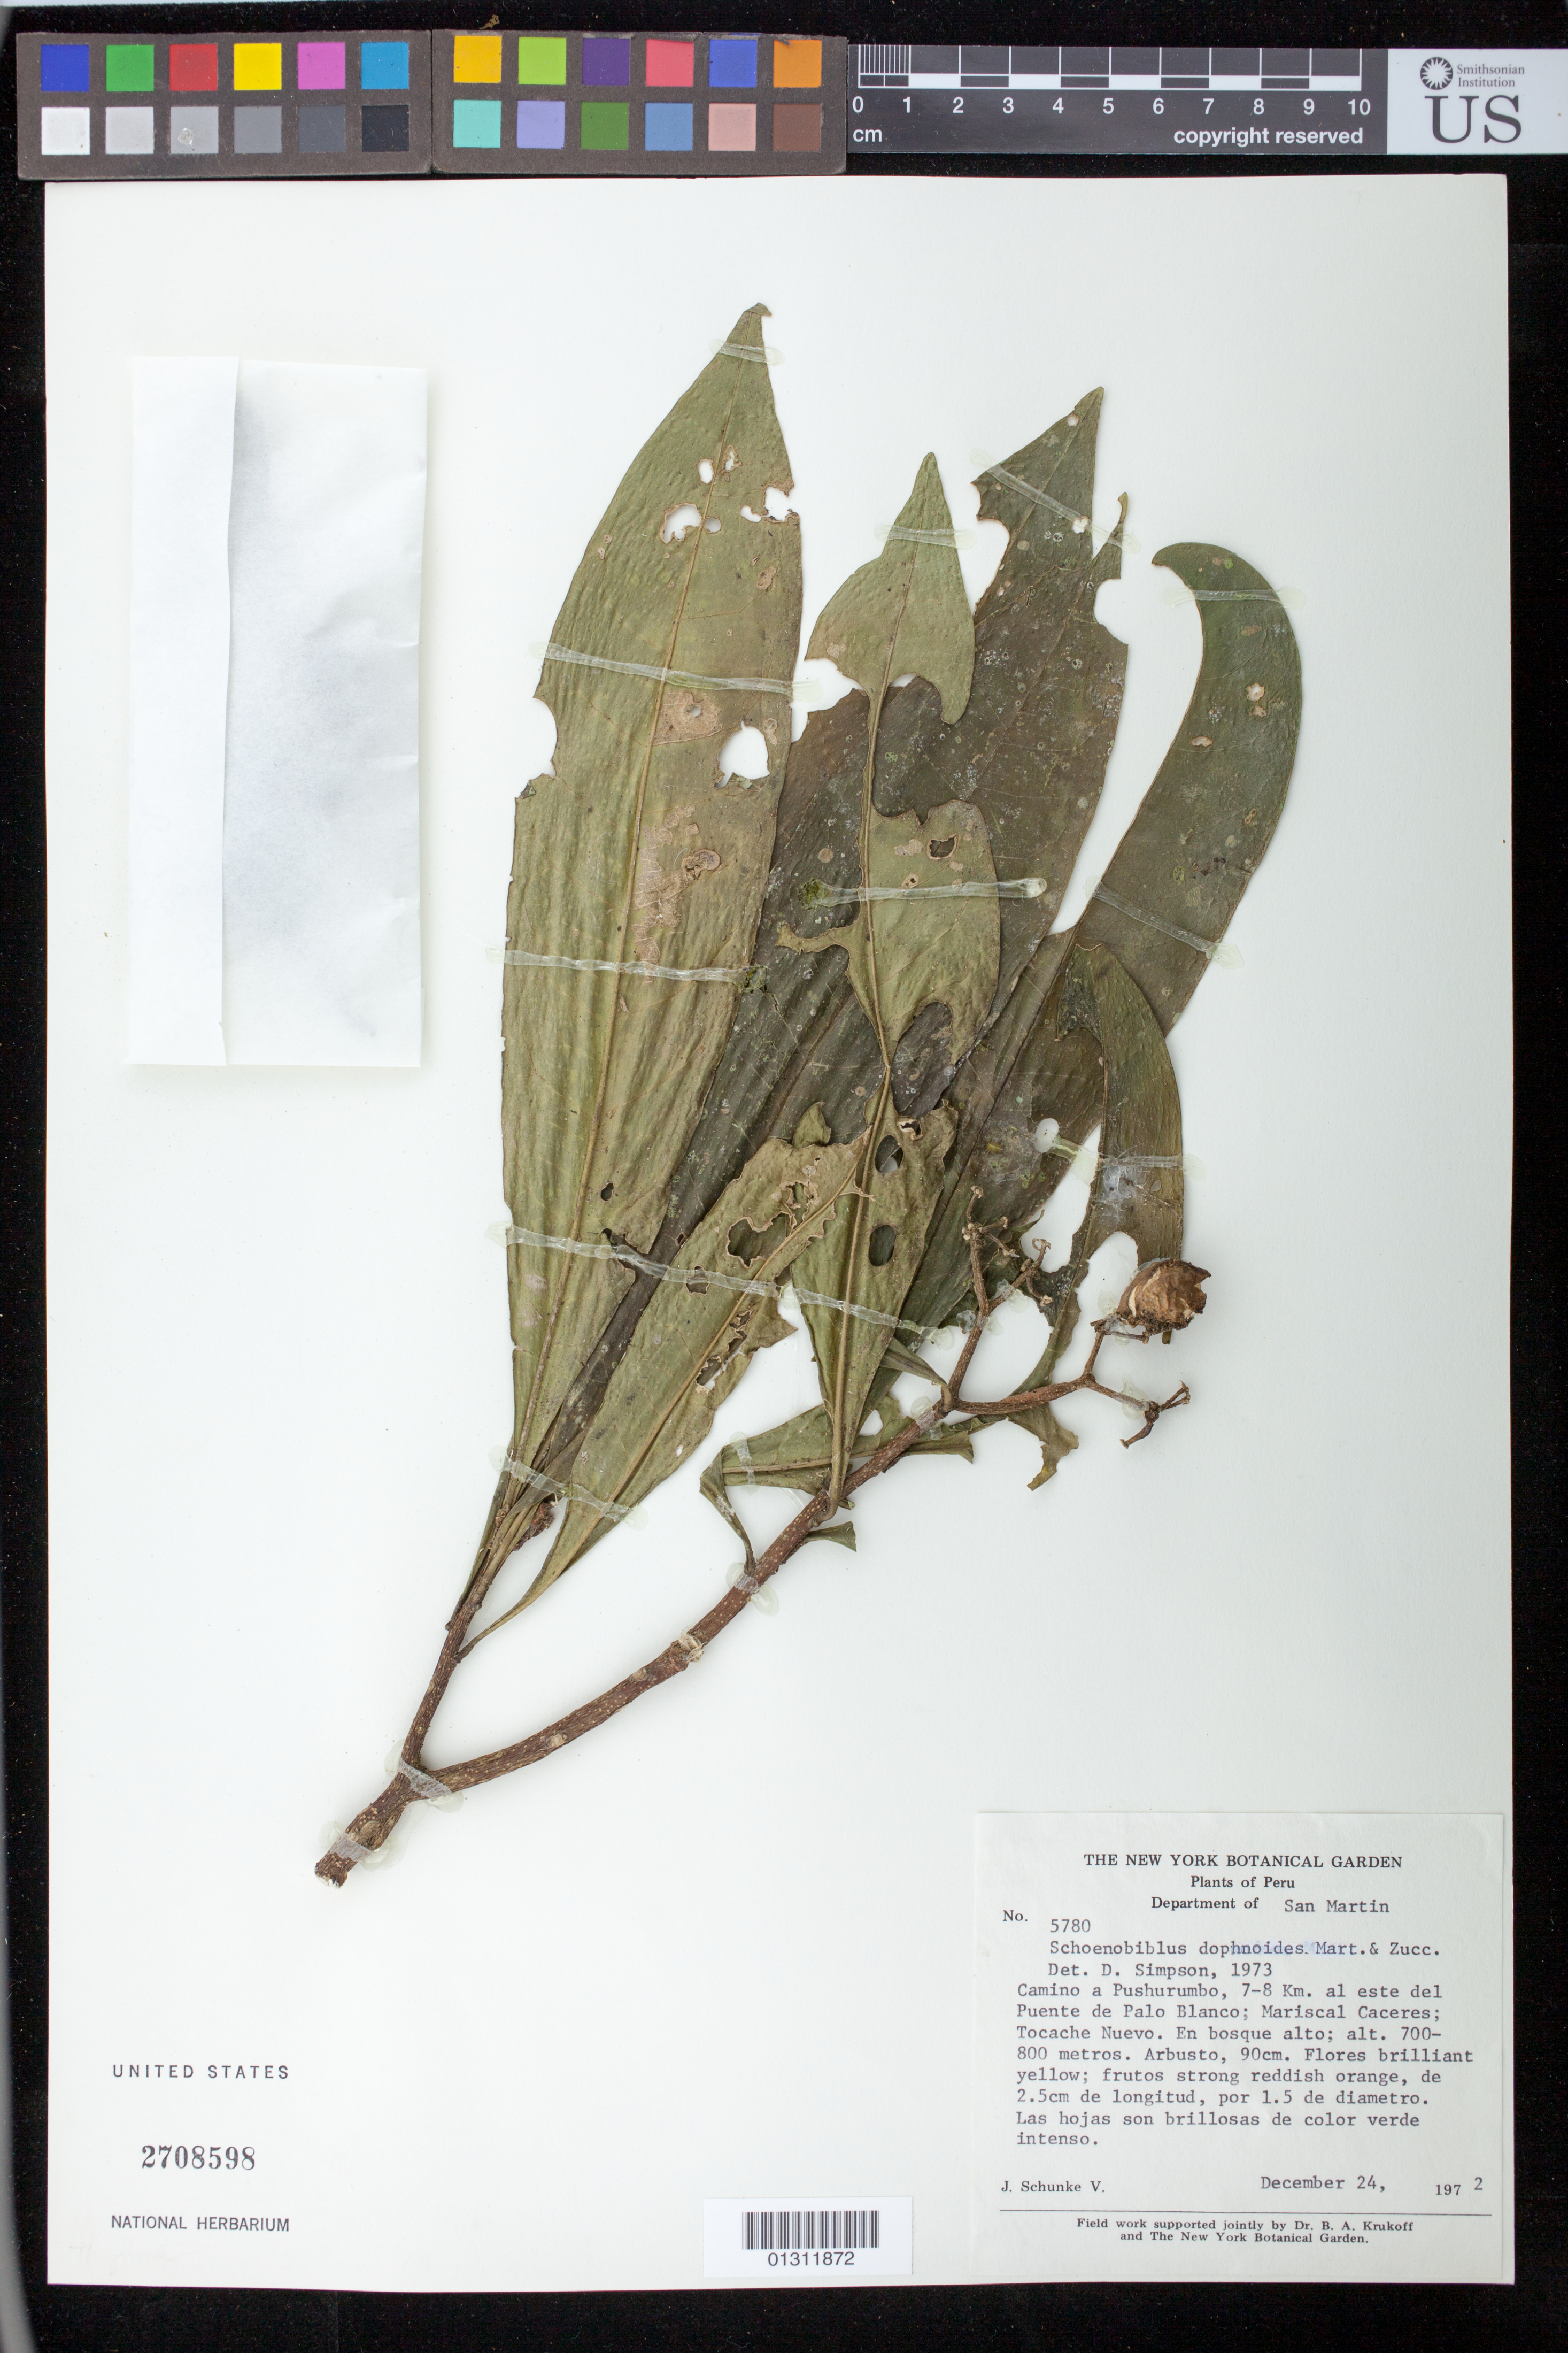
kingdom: Plantae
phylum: Tracheophyta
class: Magnoliopsida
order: Malvales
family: Thymelaeaceae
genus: Schoenobiblus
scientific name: Schoenobiblus daphnoides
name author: Mart.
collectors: J. Schunke Vigo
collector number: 5780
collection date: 1972-12-24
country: Peru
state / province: San Martín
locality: Camino a Pushurumbo, 7-8 km al este del Puente de Palo Blanco, Mariscal Caceres; Tocache Nuevo.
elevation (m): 700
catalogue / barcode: US 2708598